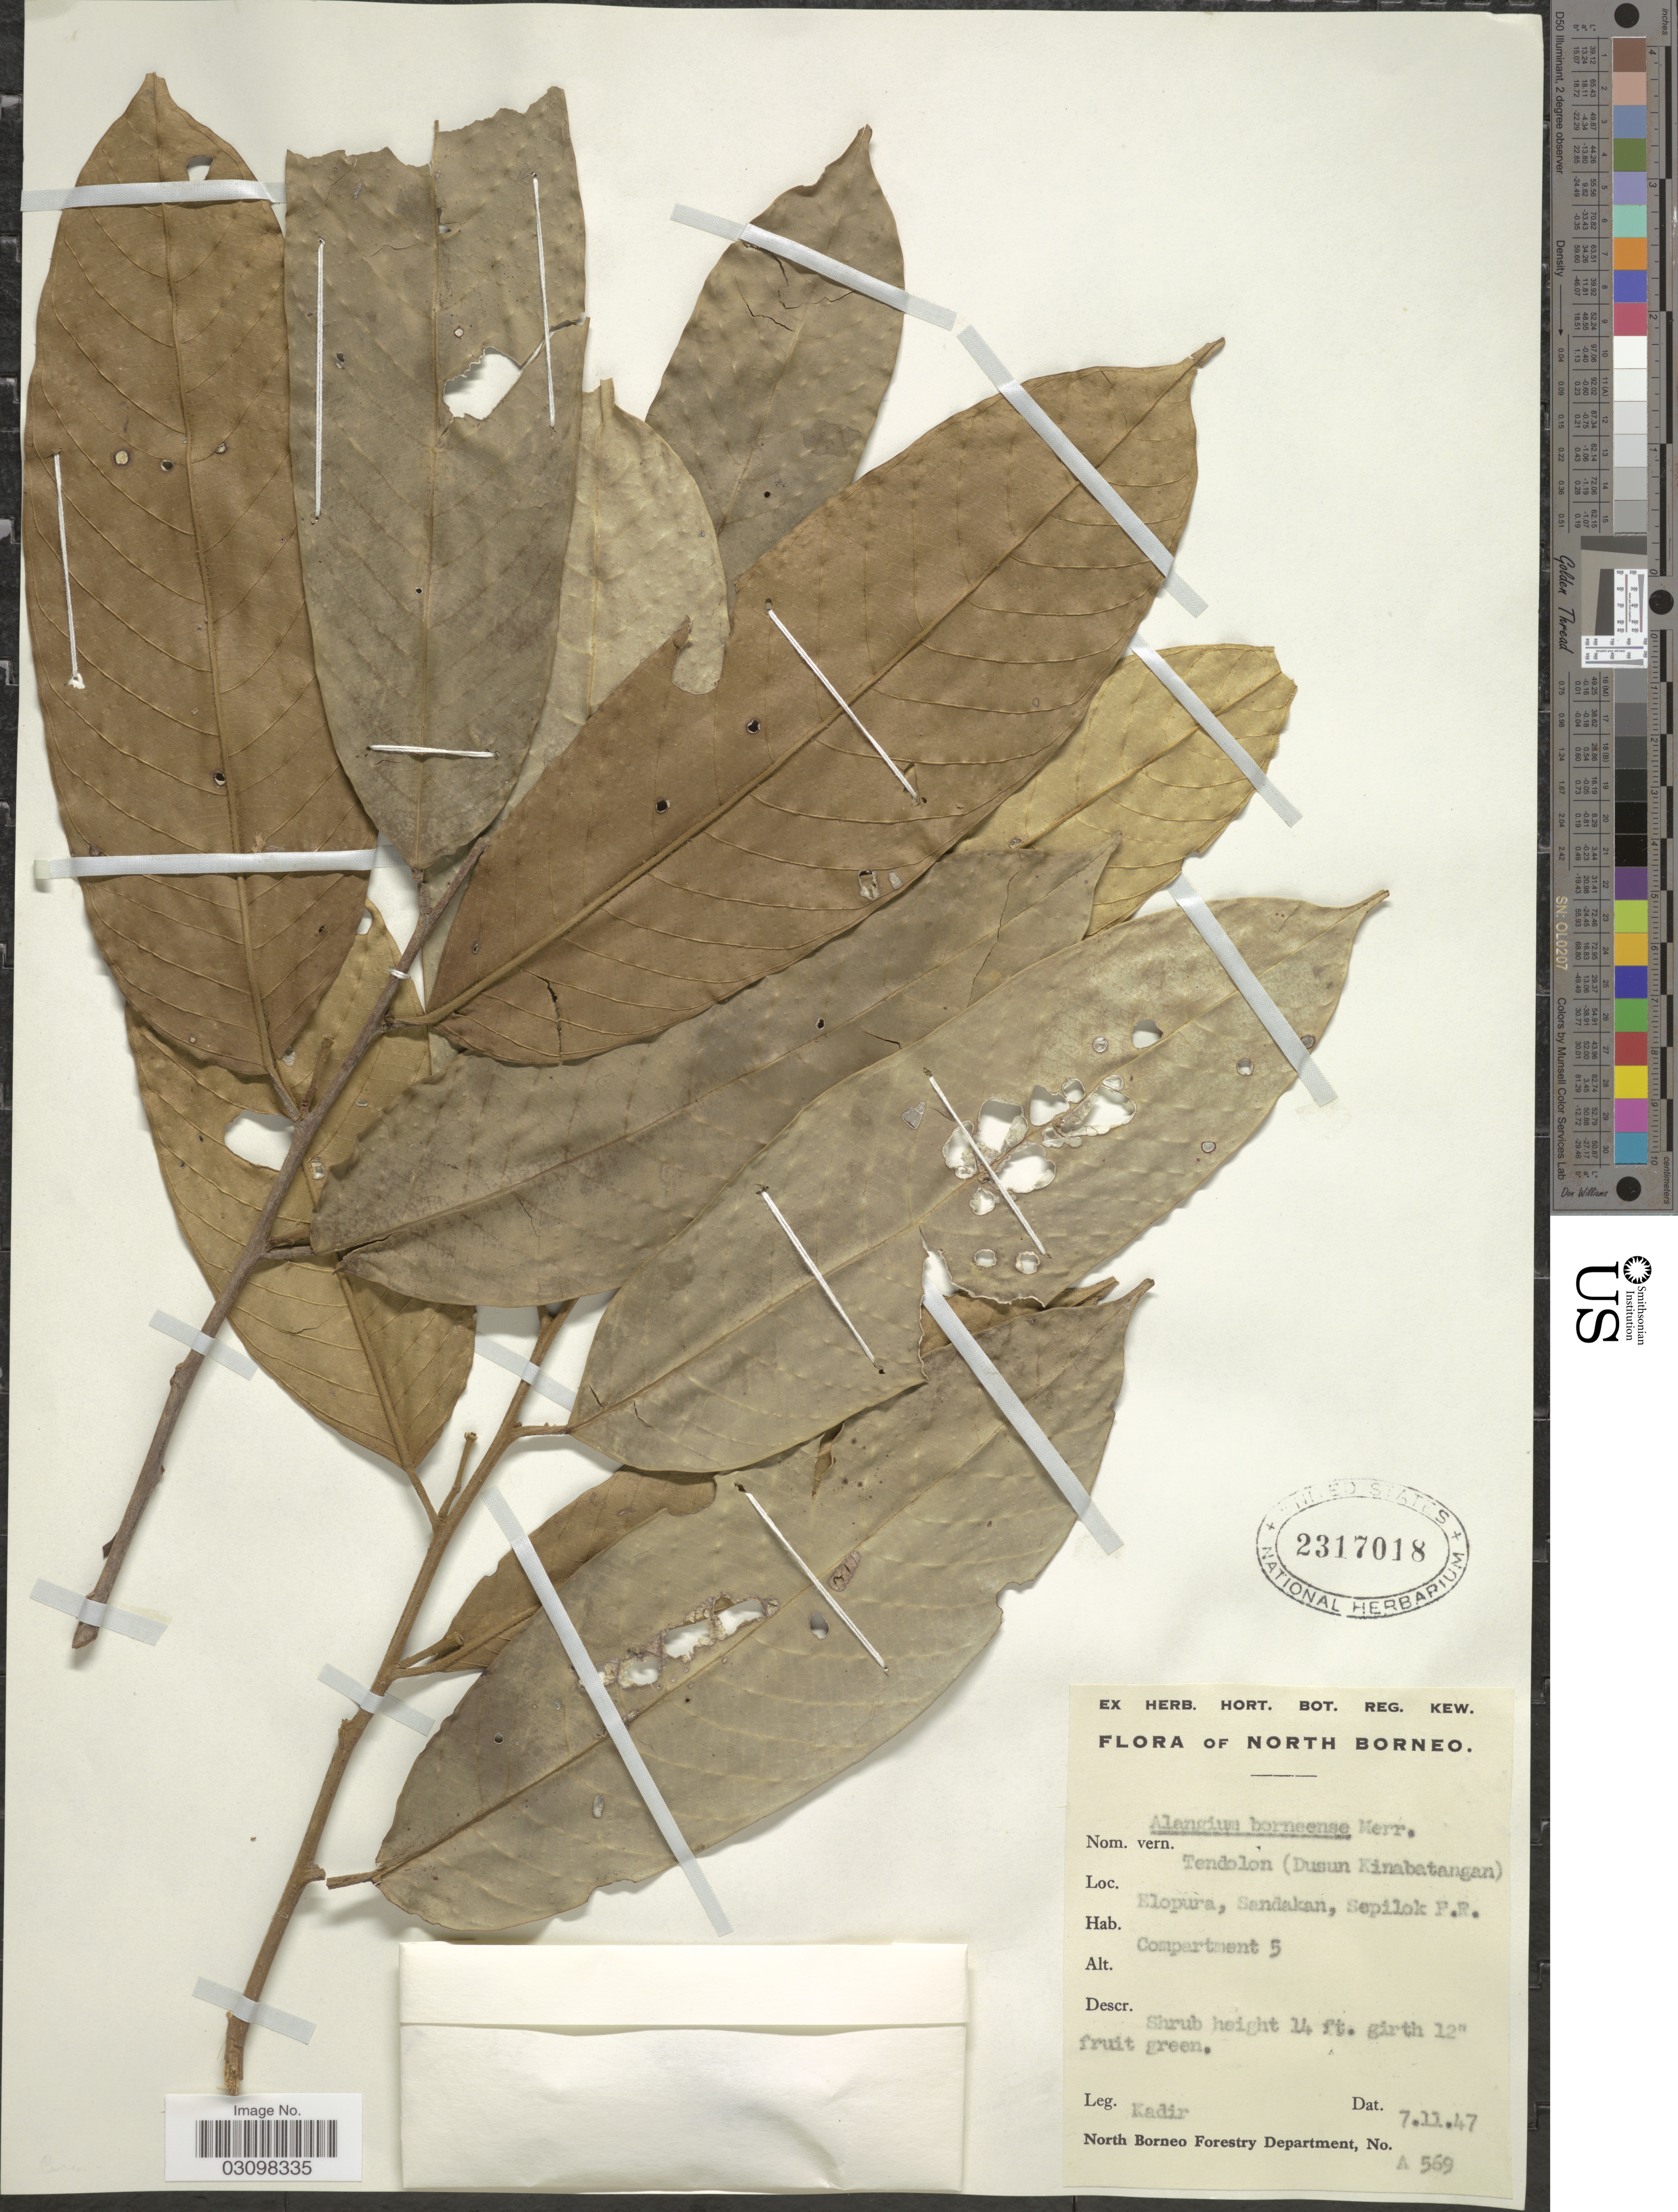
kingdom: Plantae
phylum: Tracheophyta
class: Magnoliopsida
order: Cornales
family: Cornaceae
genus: Alangium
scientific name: Alangium javanicum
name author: (Blume) Wangerin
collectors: -. Kadir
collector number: A569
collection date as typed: Transcribed d/m/y: 7/11/47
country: Malaysia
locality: North Borneo. Elopura, Sandakan, Sepilok F.R. Compartment 5.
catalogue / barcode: US 2317018